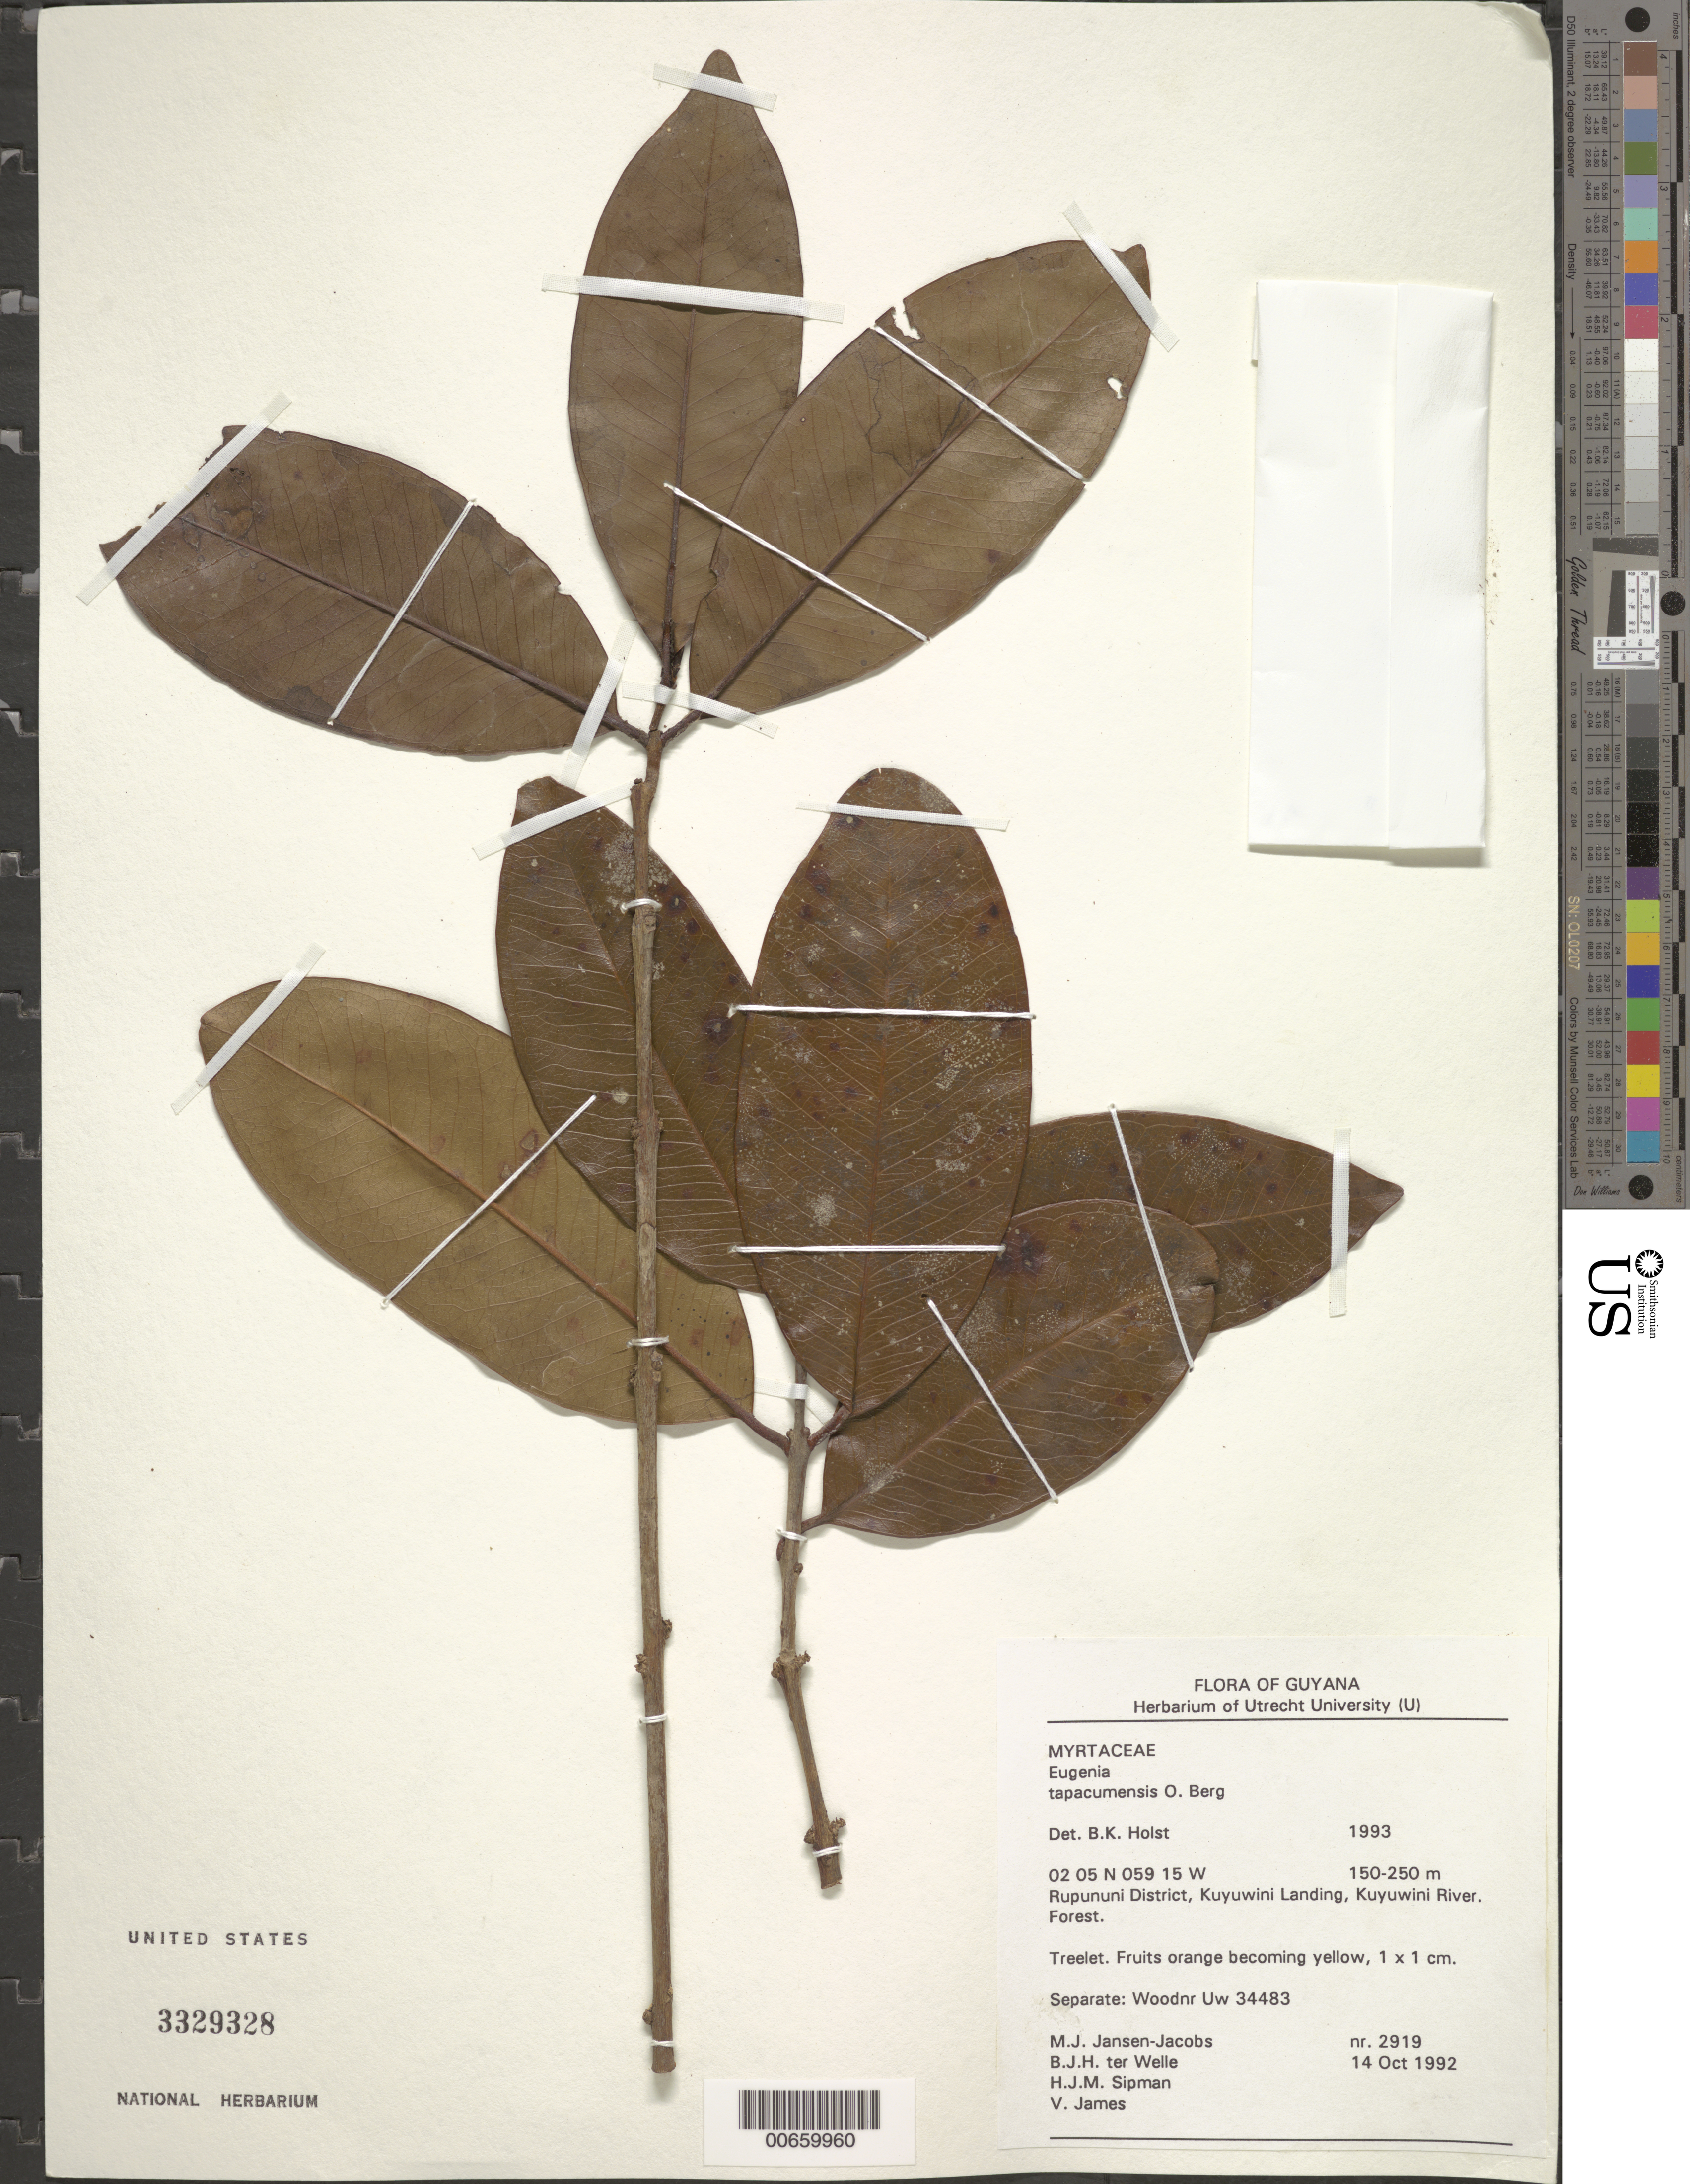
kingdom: Plantae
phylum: Tracheophyta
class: Magnoliopsida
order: Myrtales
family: Myrtaceae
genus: Eugenia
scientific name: Eugenia stictopetala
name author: DC.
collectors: M. J. Jansen-Jacobs, B. Welle, H. J. M. Sipman & V. James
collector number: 2919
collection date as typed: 14-Oct-92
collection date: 1992-10-14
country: Guyana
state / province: U. Takutu-U. Essequibo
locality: Kuyuwini Landing, Kuyuwini River, Rupununi District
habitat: Forest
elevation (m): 150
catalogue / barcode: US 3329328